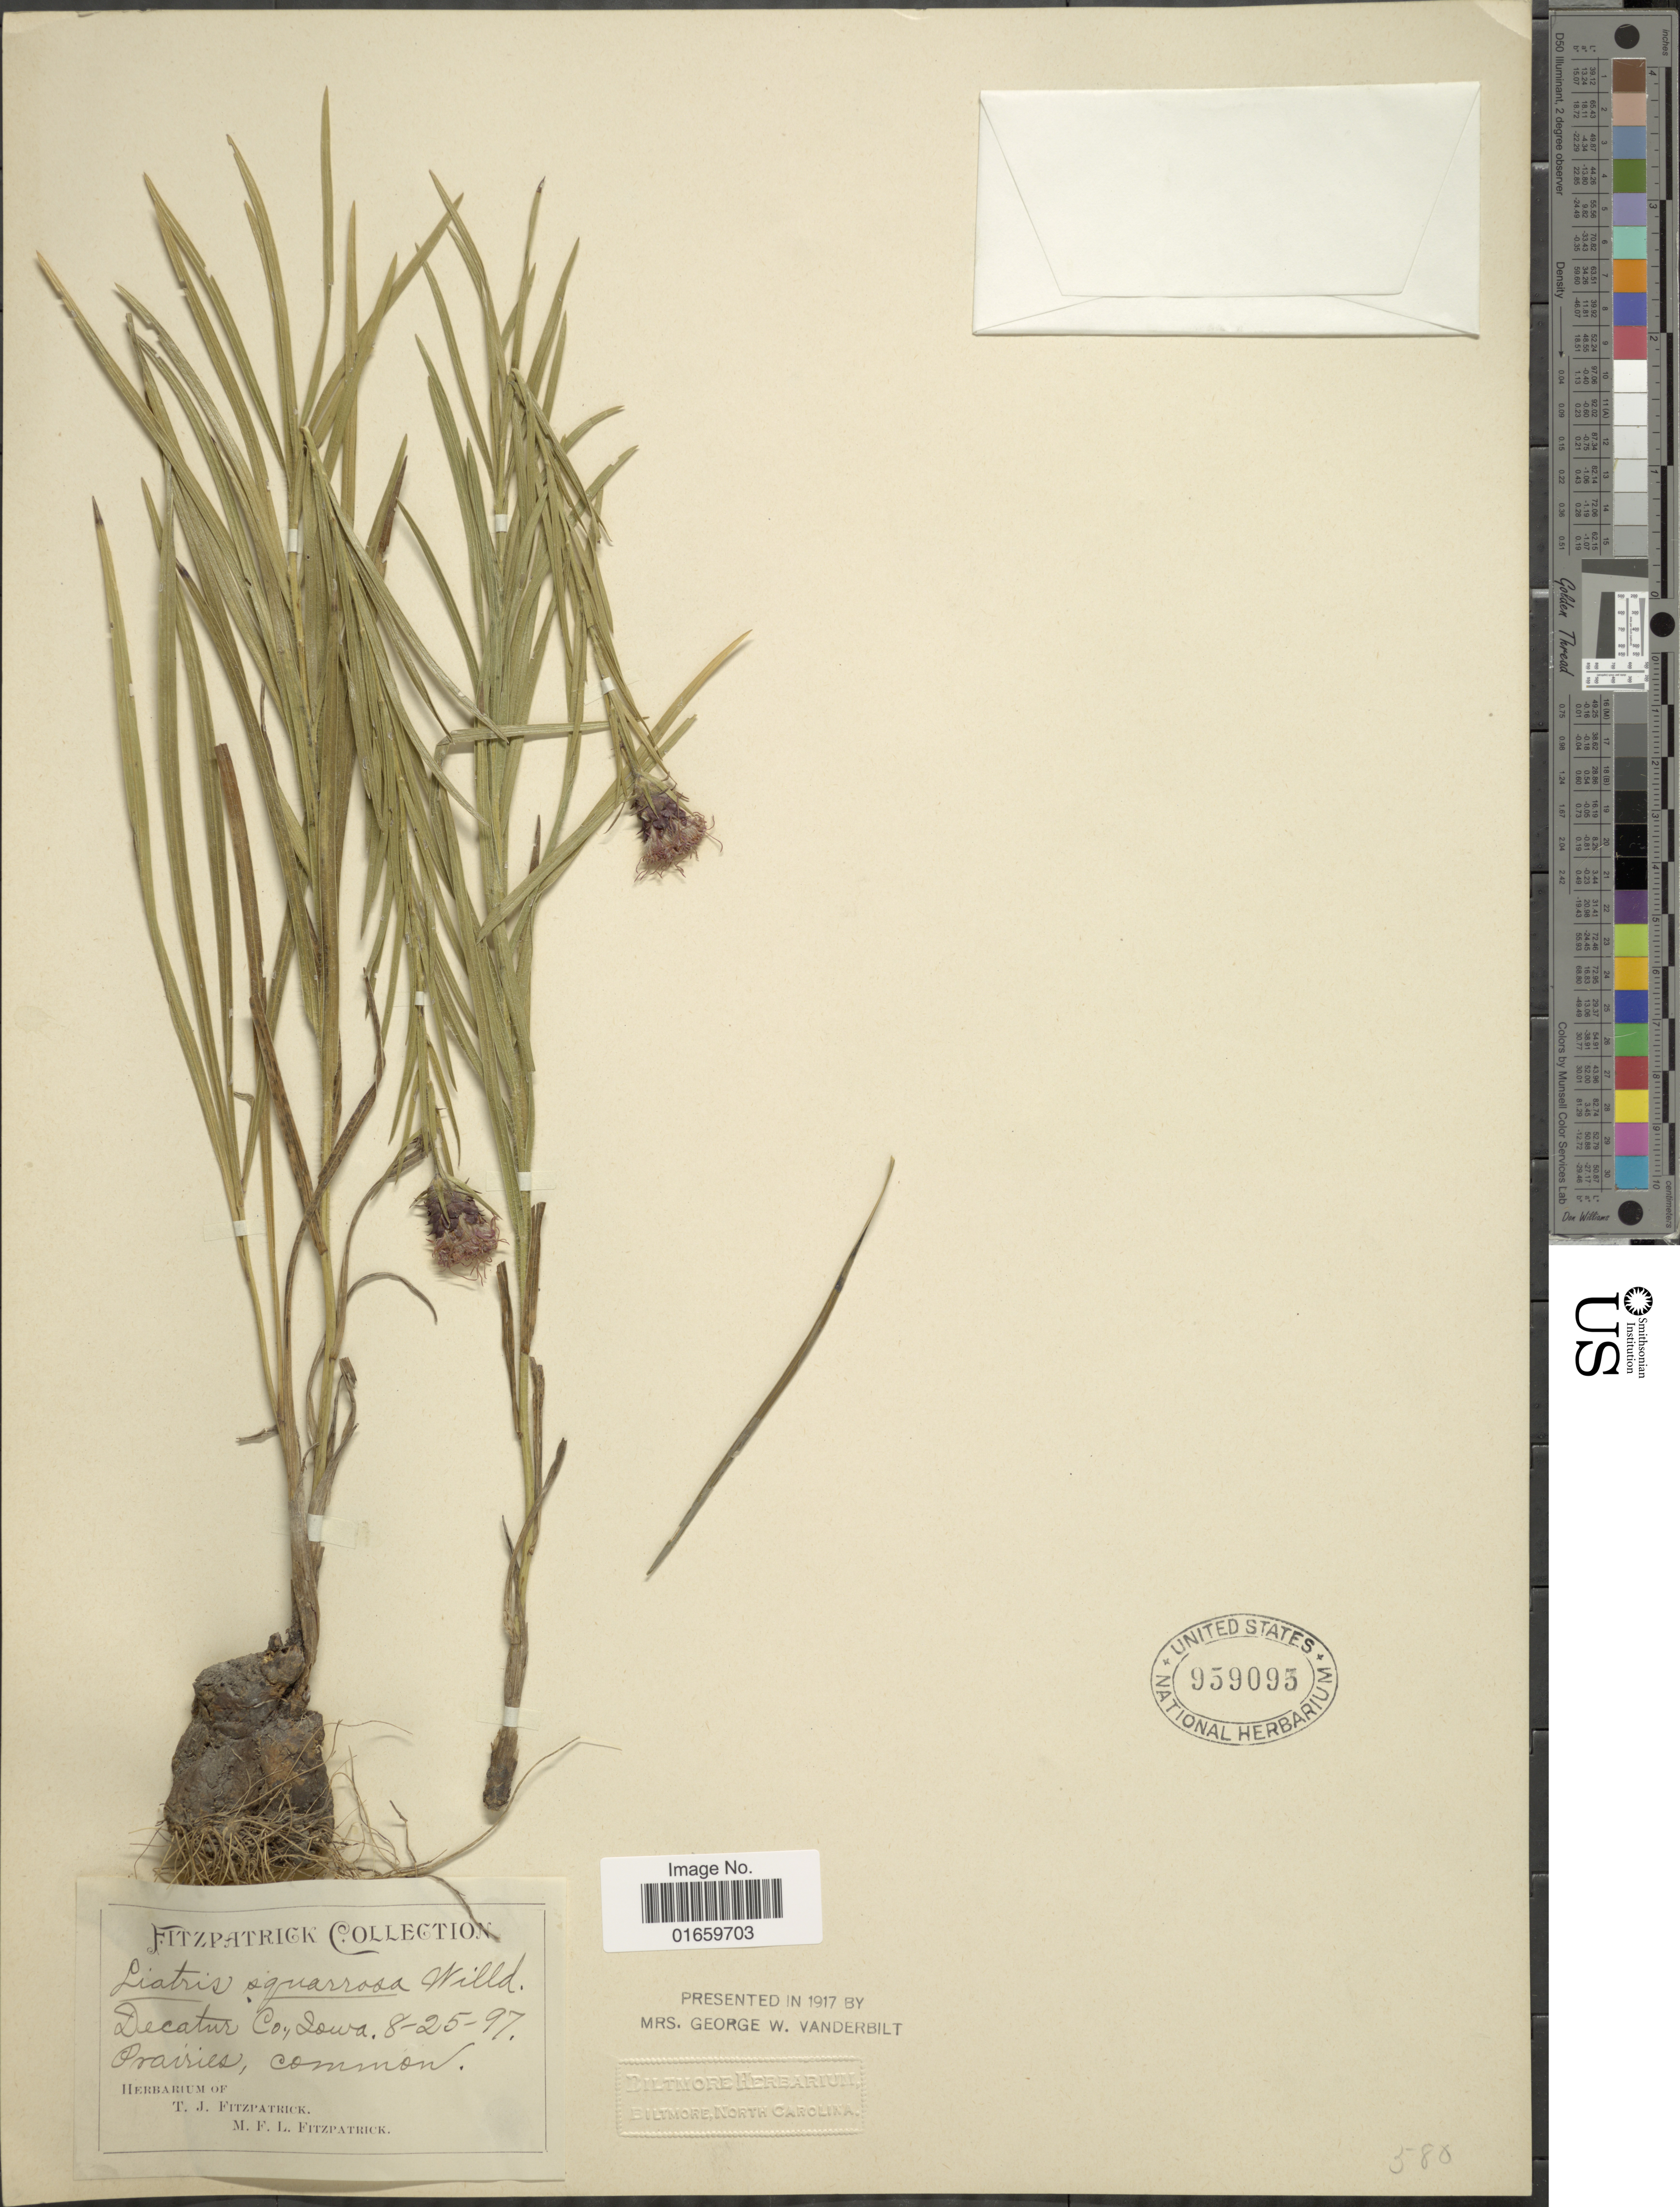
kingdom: Plantae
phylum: Tracheophyta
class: Magnoliopsida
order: Asterales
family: Asteraceae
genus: Liatris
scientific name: Liatris squarrosa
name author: (L.) Michx.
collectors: M. Fitzpatrick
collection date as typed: Transcribed d/m/y: 25/8/97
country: United States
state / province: Iowa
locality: Decatur co.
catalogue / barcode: US 959095